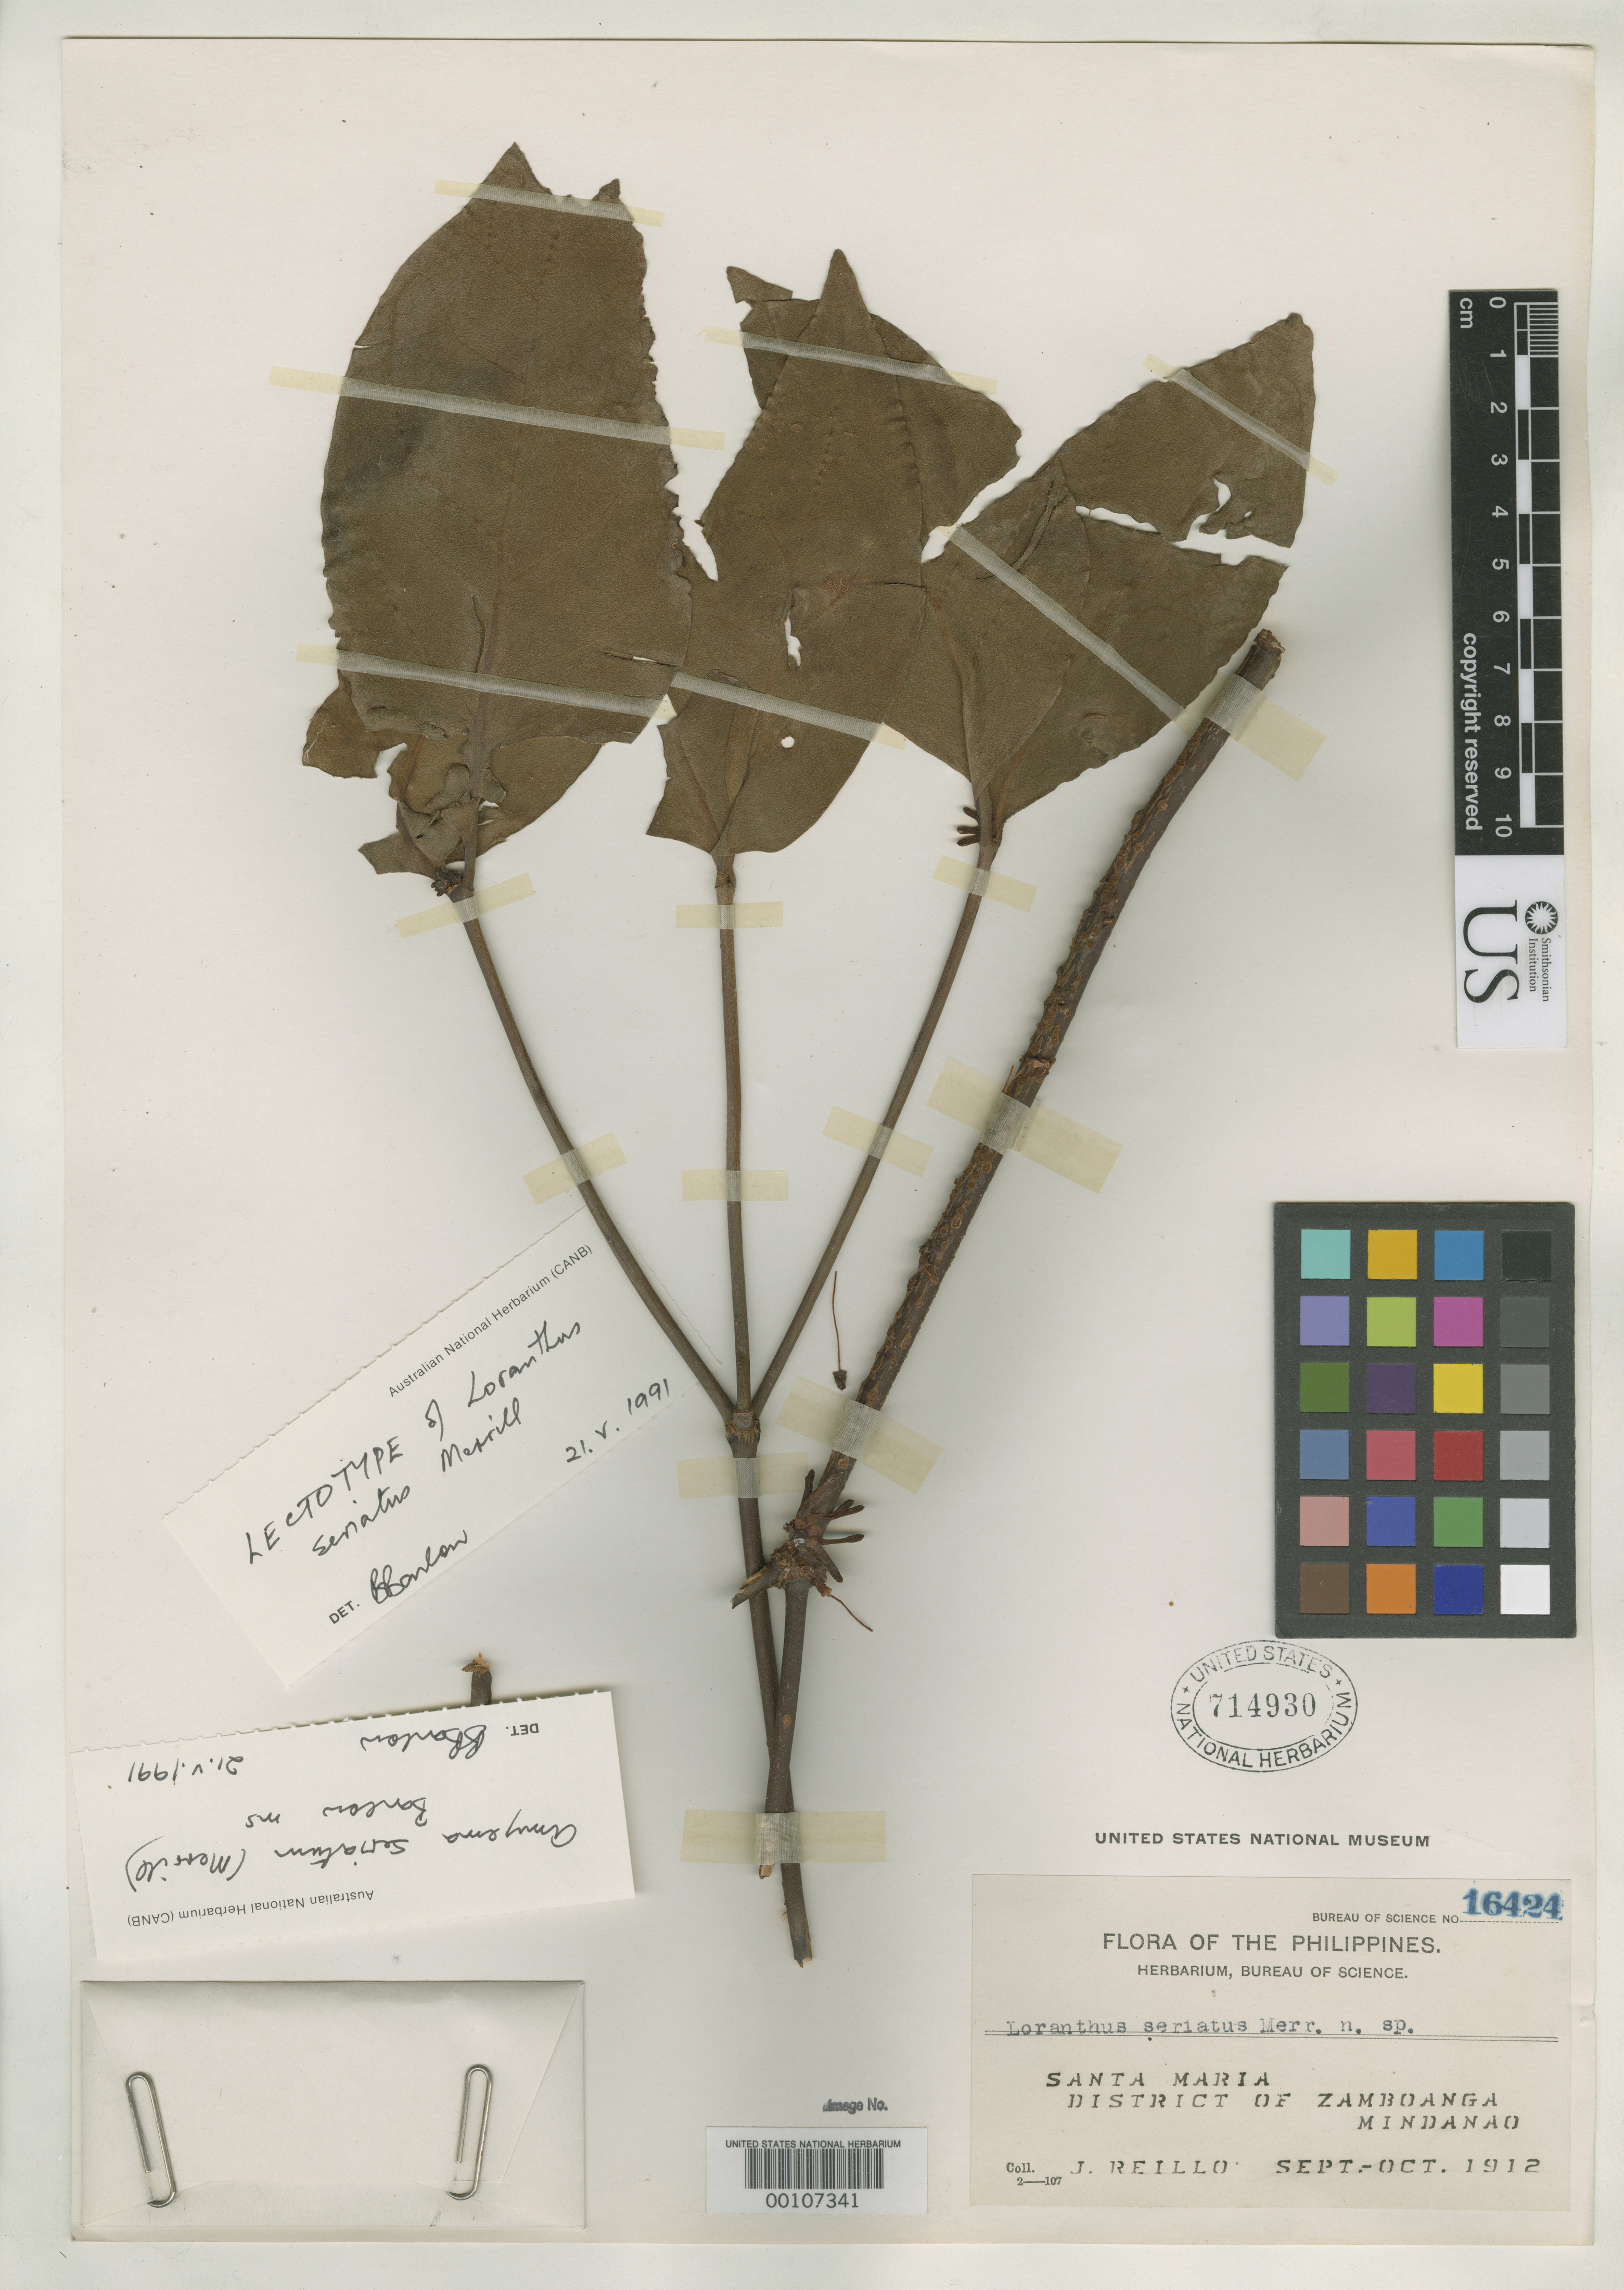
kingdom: Plantae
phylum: Tracheophyta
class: Magnoliopsida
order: Santalales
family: Loranthaceae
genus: Loranthus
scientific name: Loranthus seriatus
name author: Merr.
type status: Isotype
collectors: J. Reillo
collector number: Bur. Sci. 16424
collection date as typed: Sep 1912 to -- Oct 1912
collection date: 1912-09/1912-10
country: Philippines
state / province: Zamboanga Peninsula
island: Mindanao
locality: Santa Maria.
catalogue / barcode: US 714930